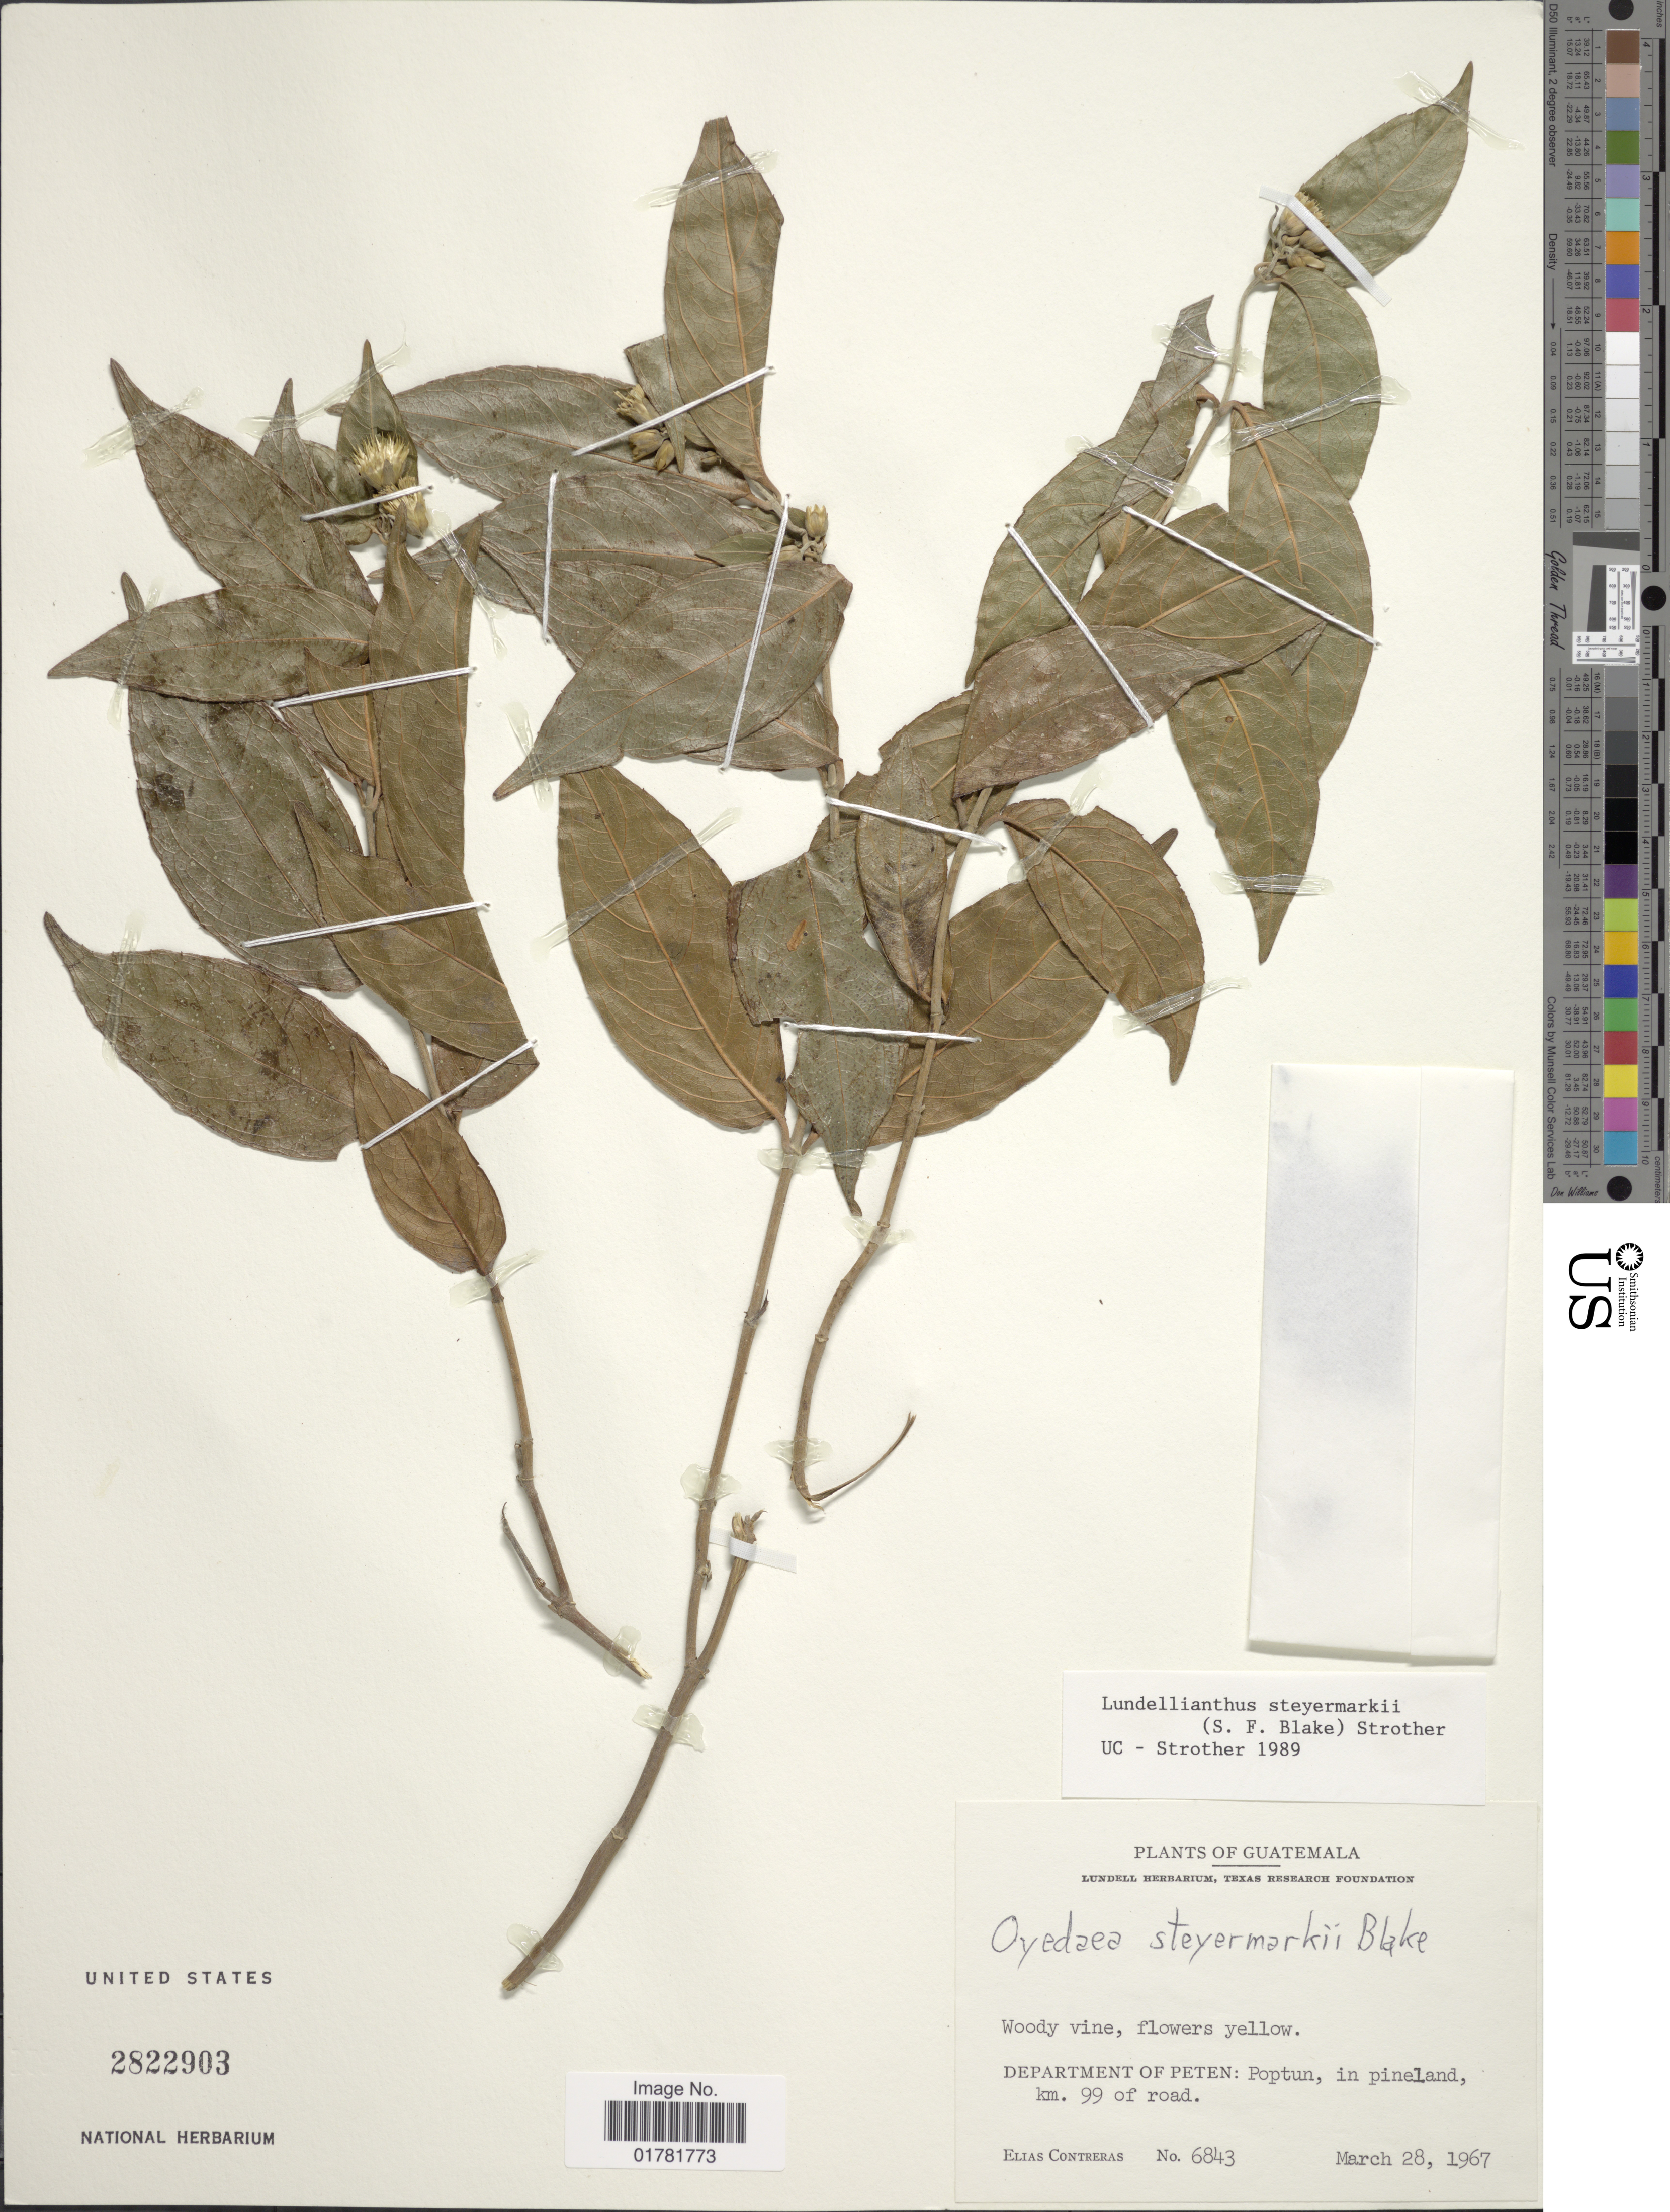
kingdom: Plantae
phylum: Tracheophyta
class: Magnoliopsida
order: Asterales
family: Asteraceae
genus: Lundellianthus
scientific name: Lundellianthus steyermarkii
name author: S.F. Blake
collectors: E. Contreras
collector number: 6843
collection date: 1967-03-28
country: Guatemala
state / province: El Petén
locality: Department of Peten: Poptun, in pineland, km 99 of road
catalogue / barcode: US 2822903